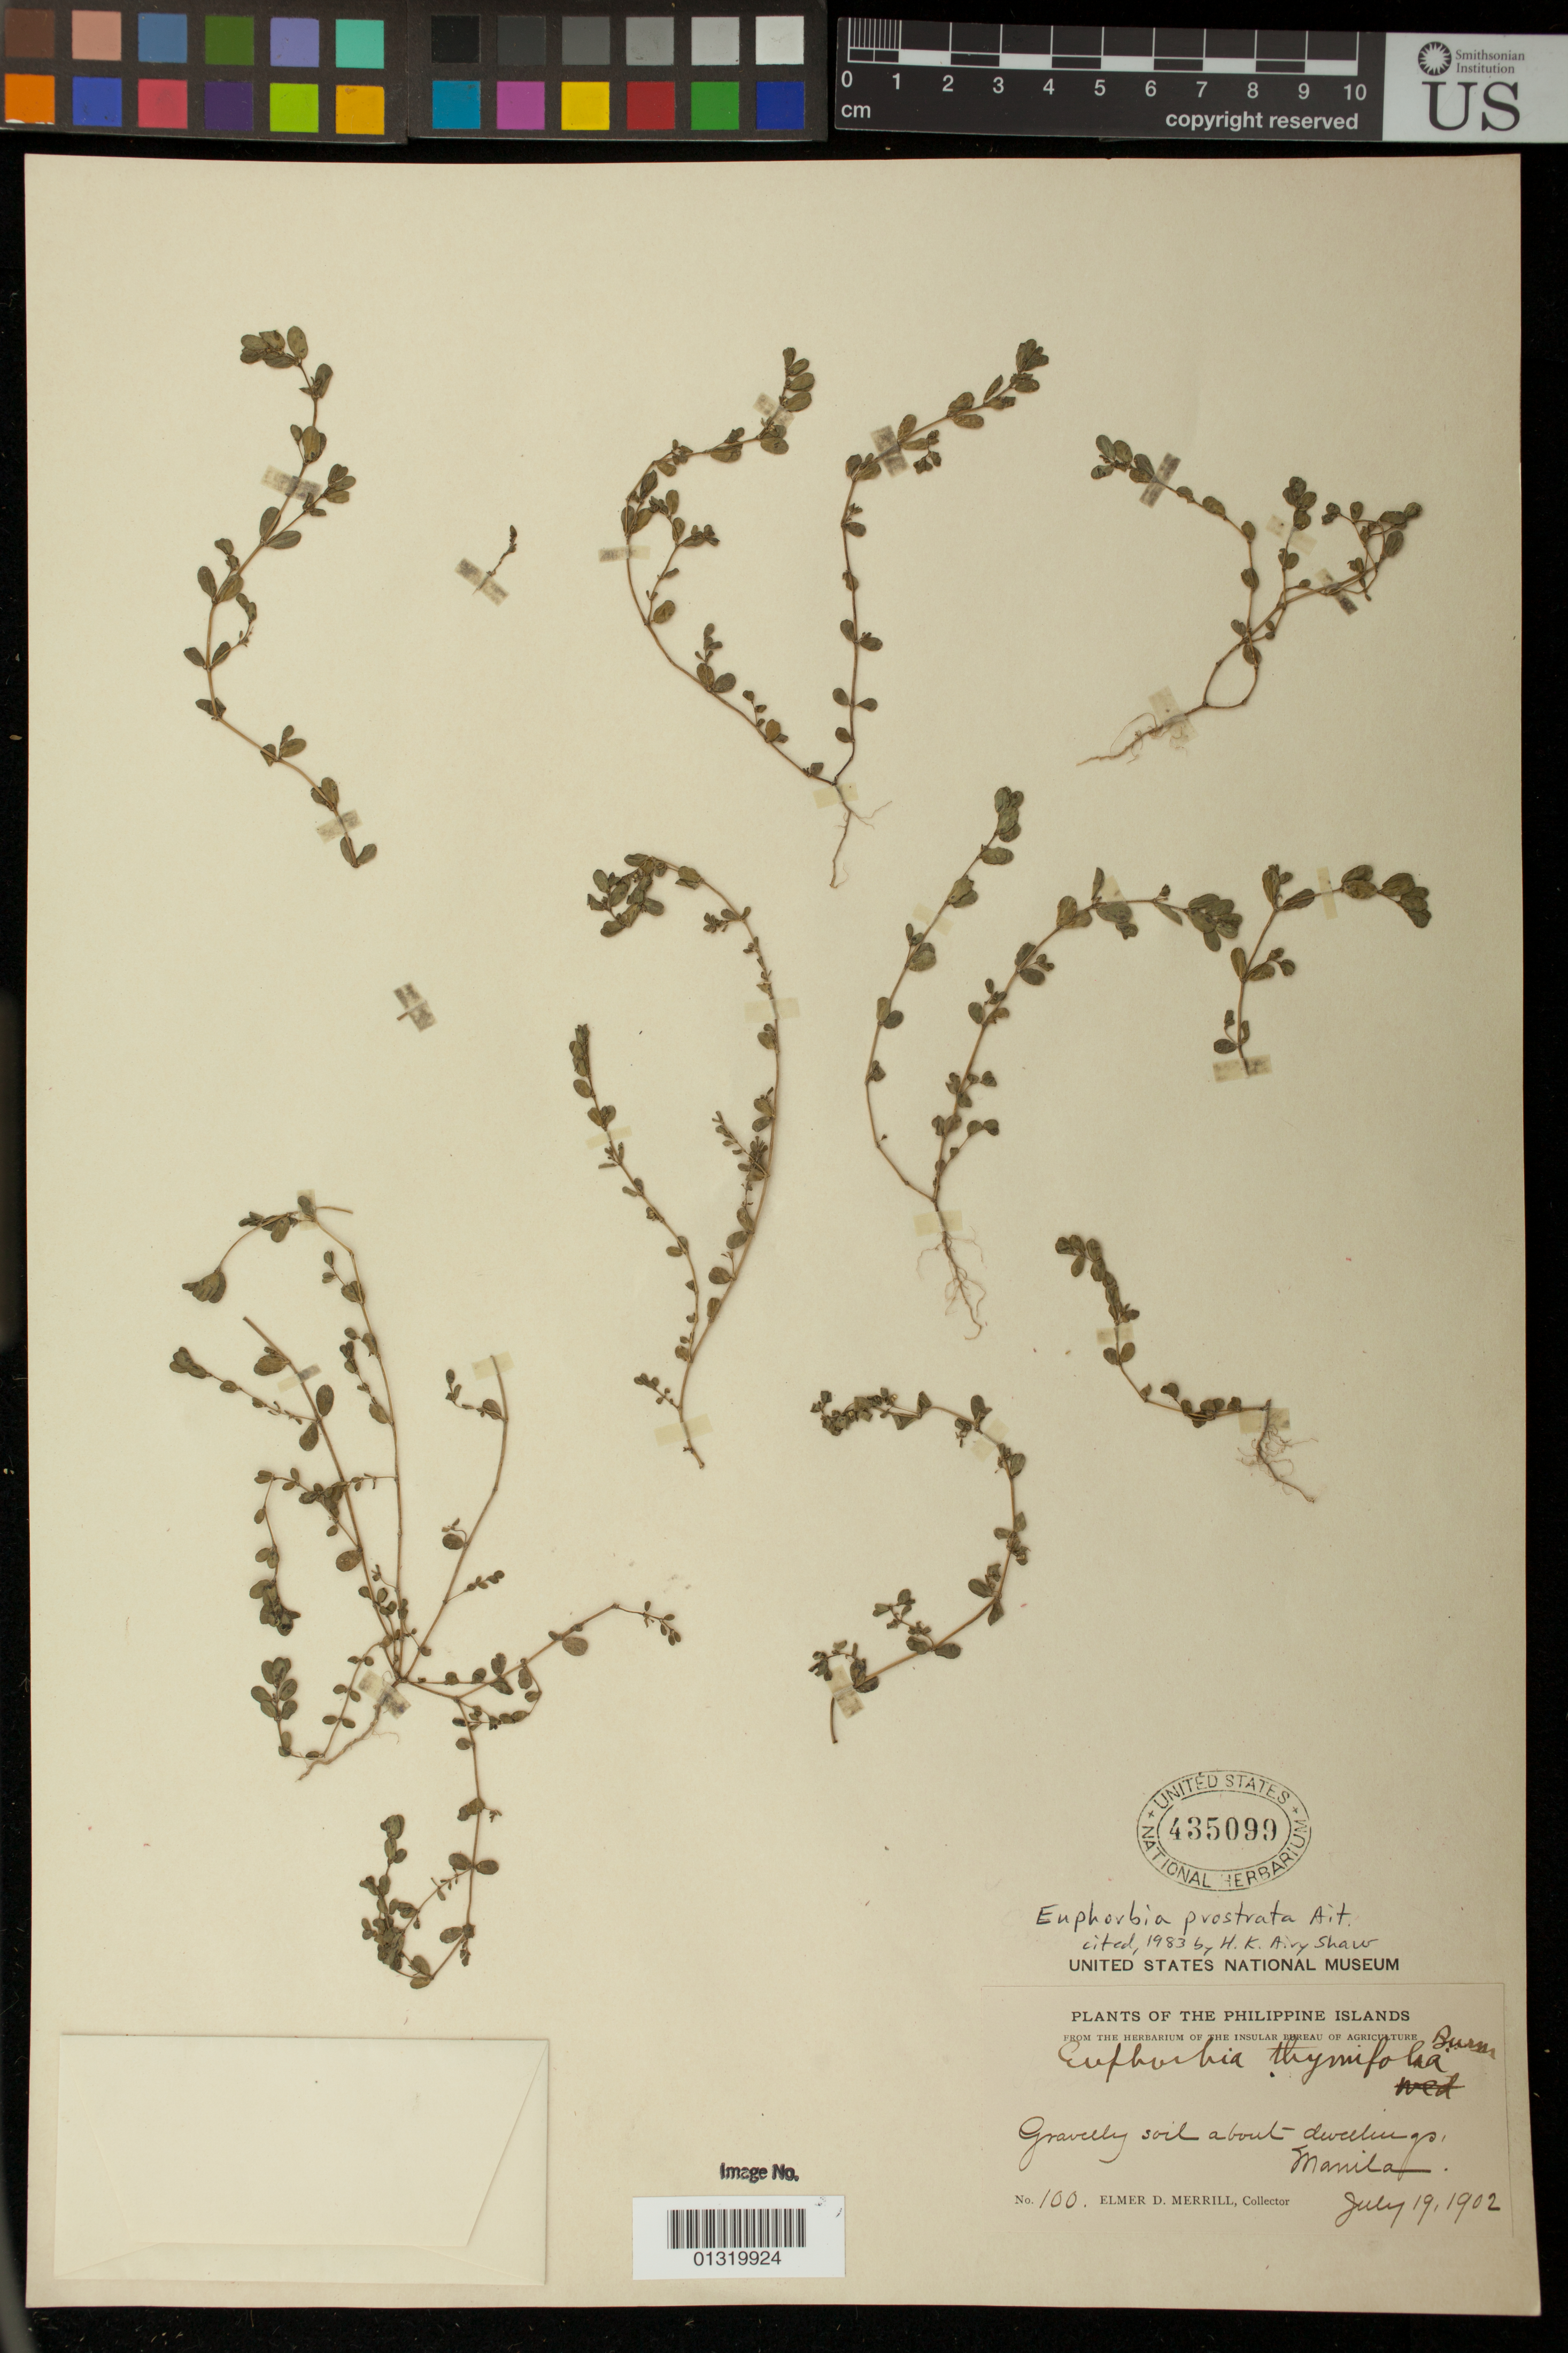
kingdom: Plantae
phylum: Tracheophyta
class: Magnoliopsida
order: Malpighiales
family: Euphorbiaceae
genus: Euphorbia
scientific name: Euphorbia prostrata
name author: Aiton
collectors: E. D. Merrill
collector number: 100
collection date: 1902-07-19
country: Philippines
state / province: National Capital Region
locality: Manila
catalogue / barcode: US 435099